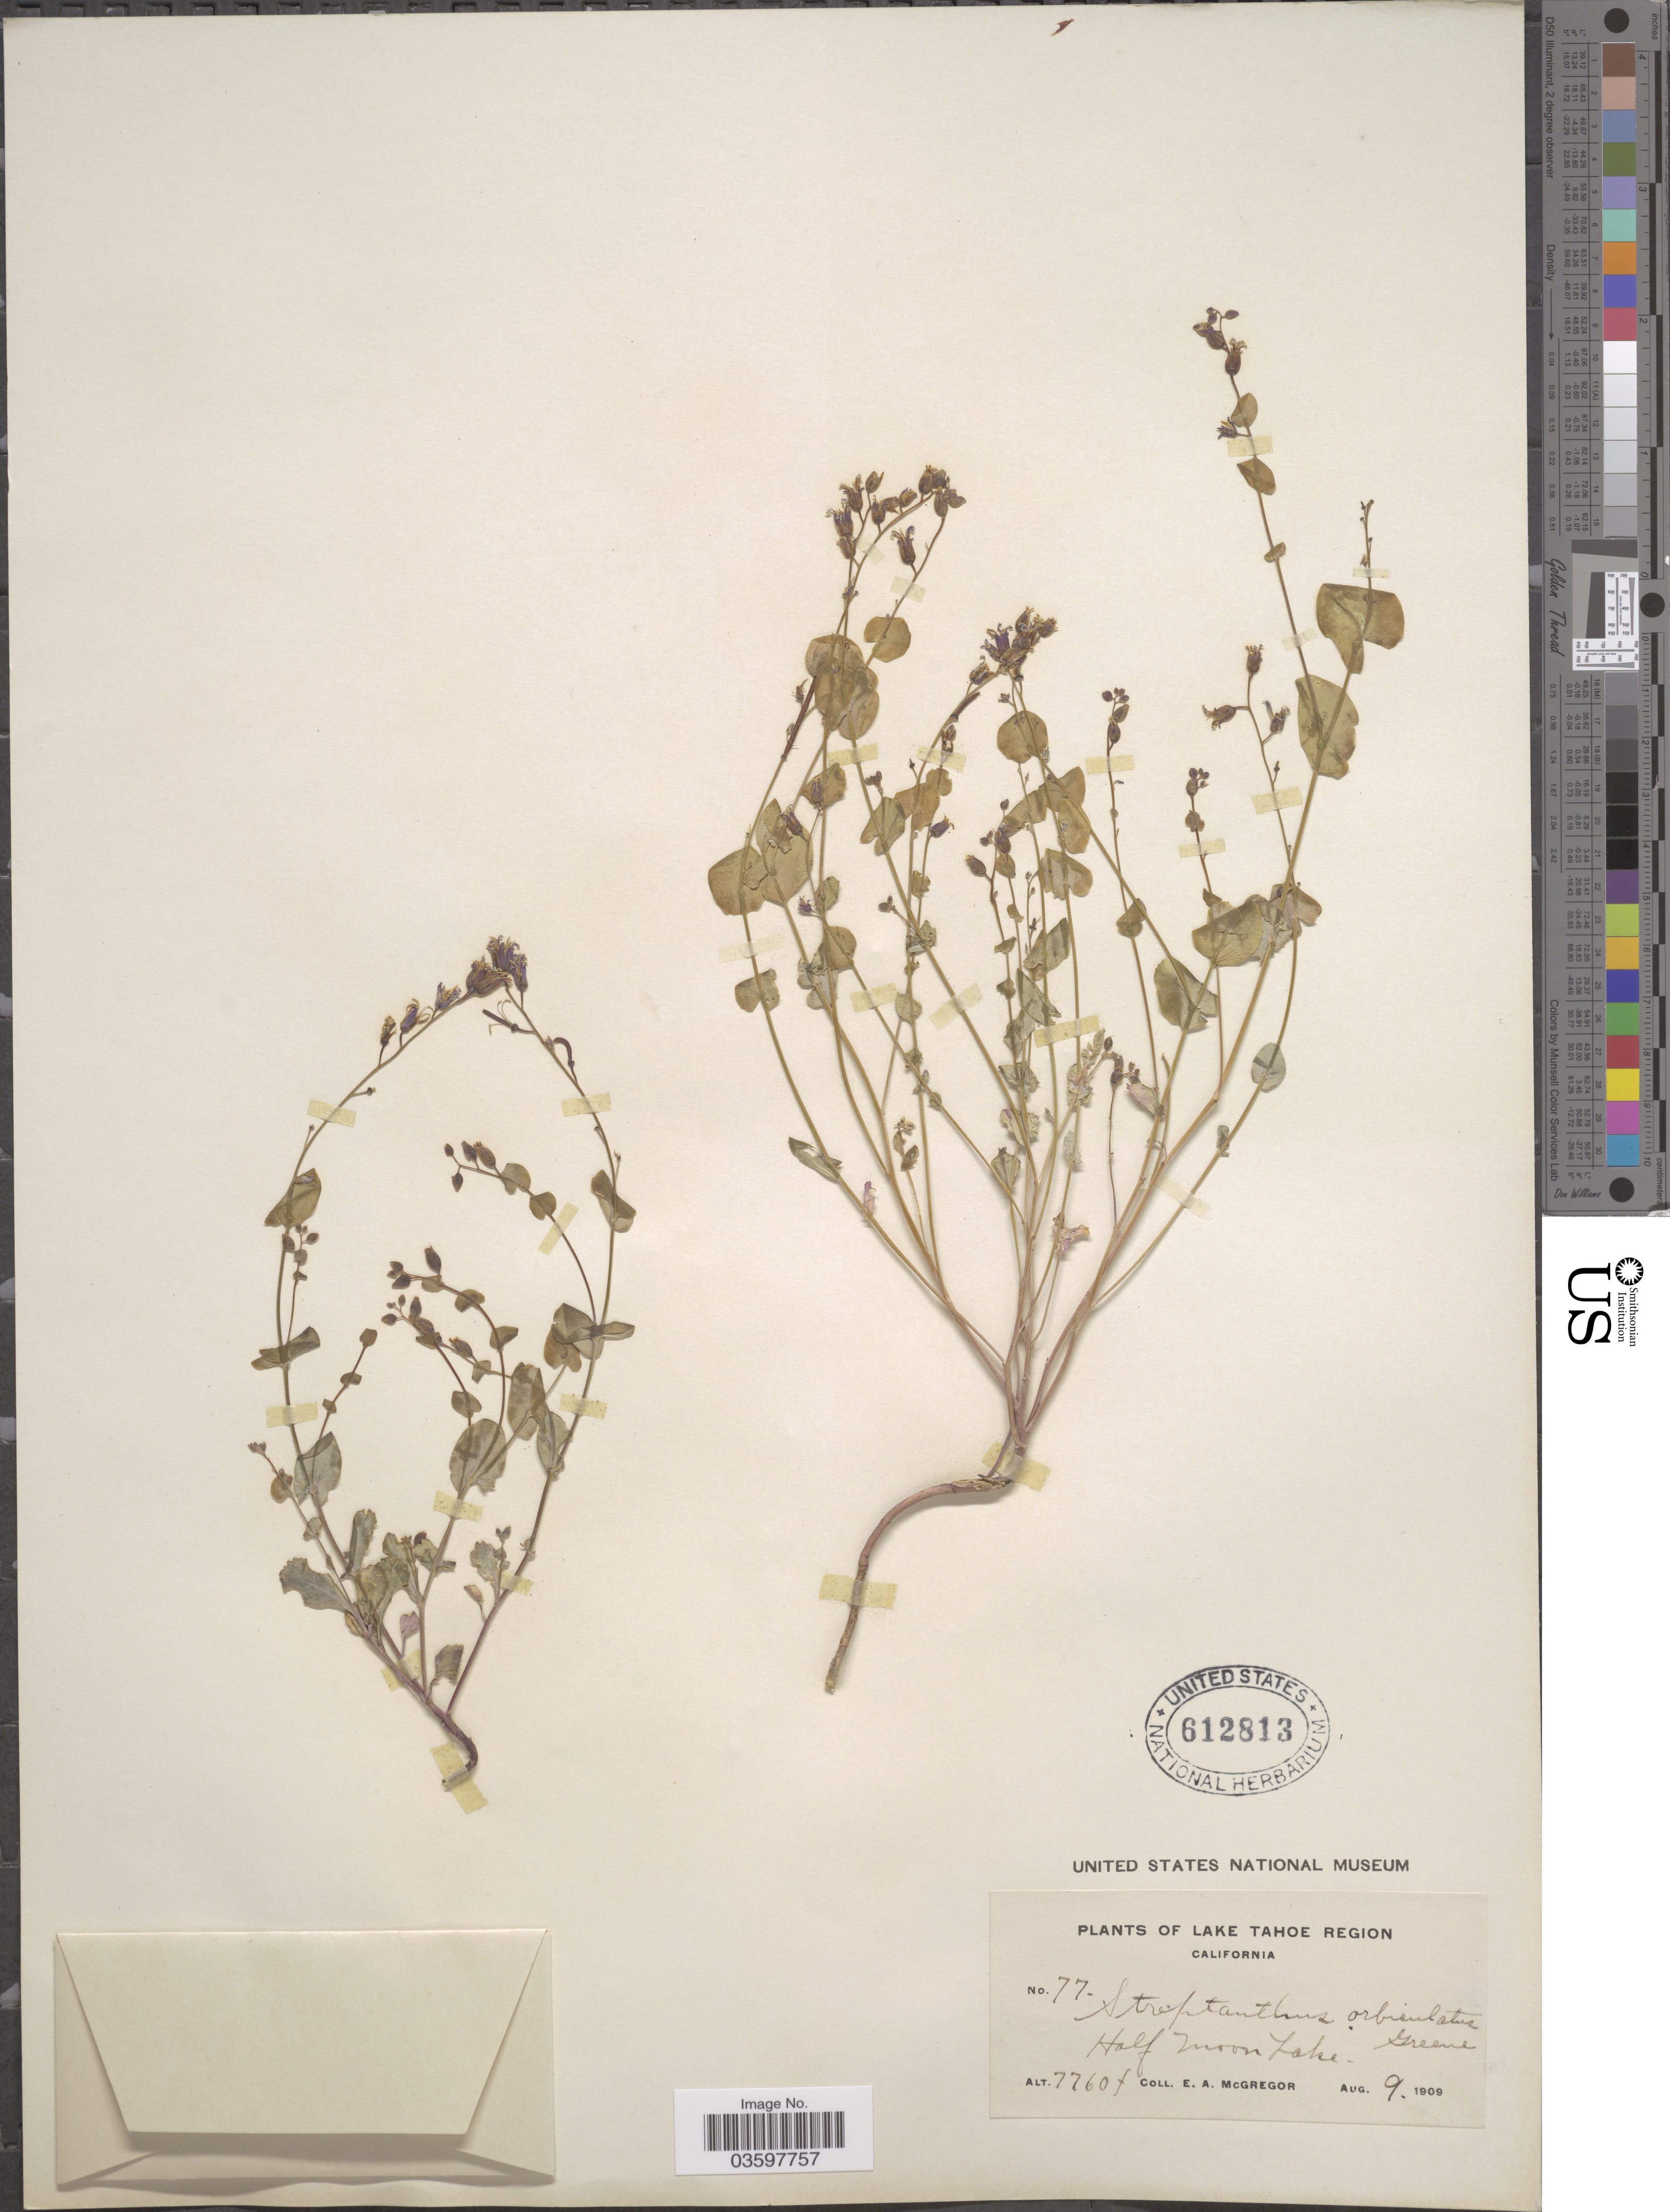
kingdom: Plantae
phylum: Tracheophyta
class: Magnoliopsida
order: Brassicales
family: Brassicaceae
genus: Streptanthus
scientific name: Streptanthus tortuosus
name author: Kellogg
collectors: E. A. McGregor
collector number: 77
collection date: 1909-08-09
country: United States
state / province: California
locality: Lake Tahoe Region. Half Moon Lake.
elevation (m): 2365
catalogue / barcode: US 612813